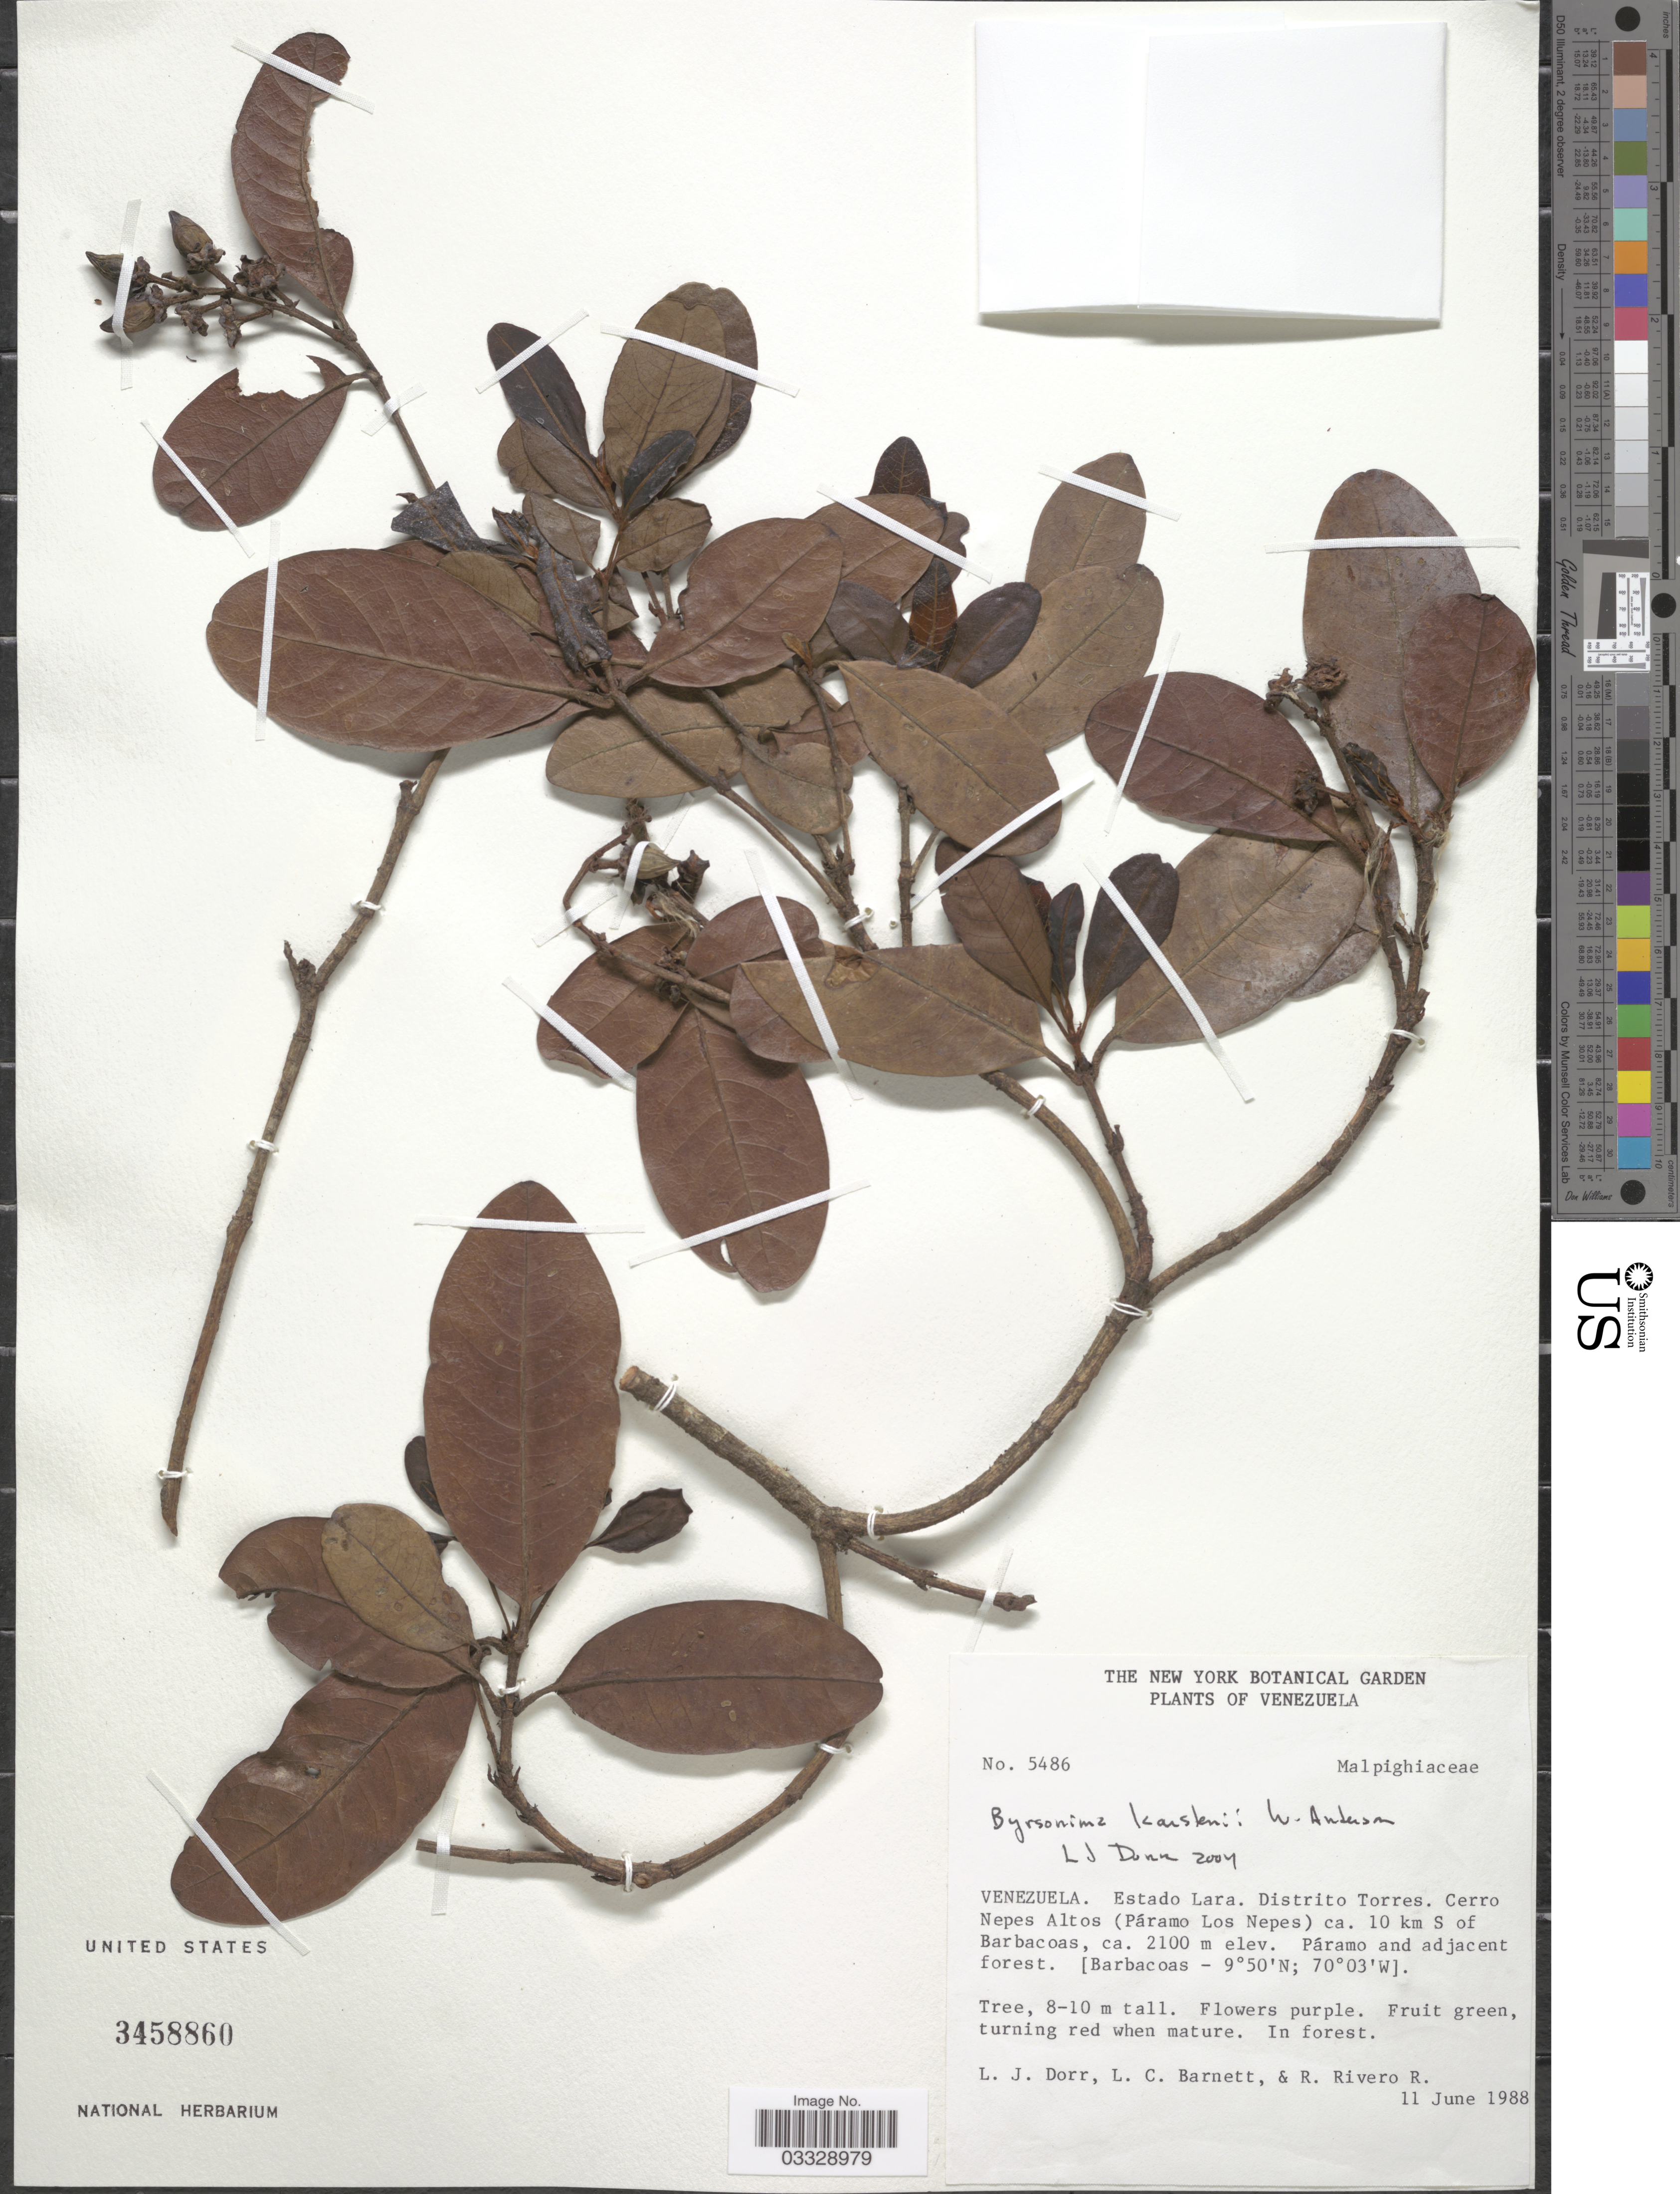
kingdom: Plantae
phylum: Tracheophyta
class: Magnoliopsida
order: Malpighiales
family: Malpighiaceae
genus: Byrsonima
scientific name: Byrsonima karstenii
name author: W.R. Anderson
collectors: L. J. Dorr, L. C. Barnett & R. Rivero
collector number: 5486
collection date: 1988-06-11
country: Venezuela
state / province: Lara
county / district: Torres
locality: Cerro Nepes Altos (Páramo Los Nepes) ca. 10 km S of Barbacoas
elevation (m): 2100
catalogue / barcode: US 3458860